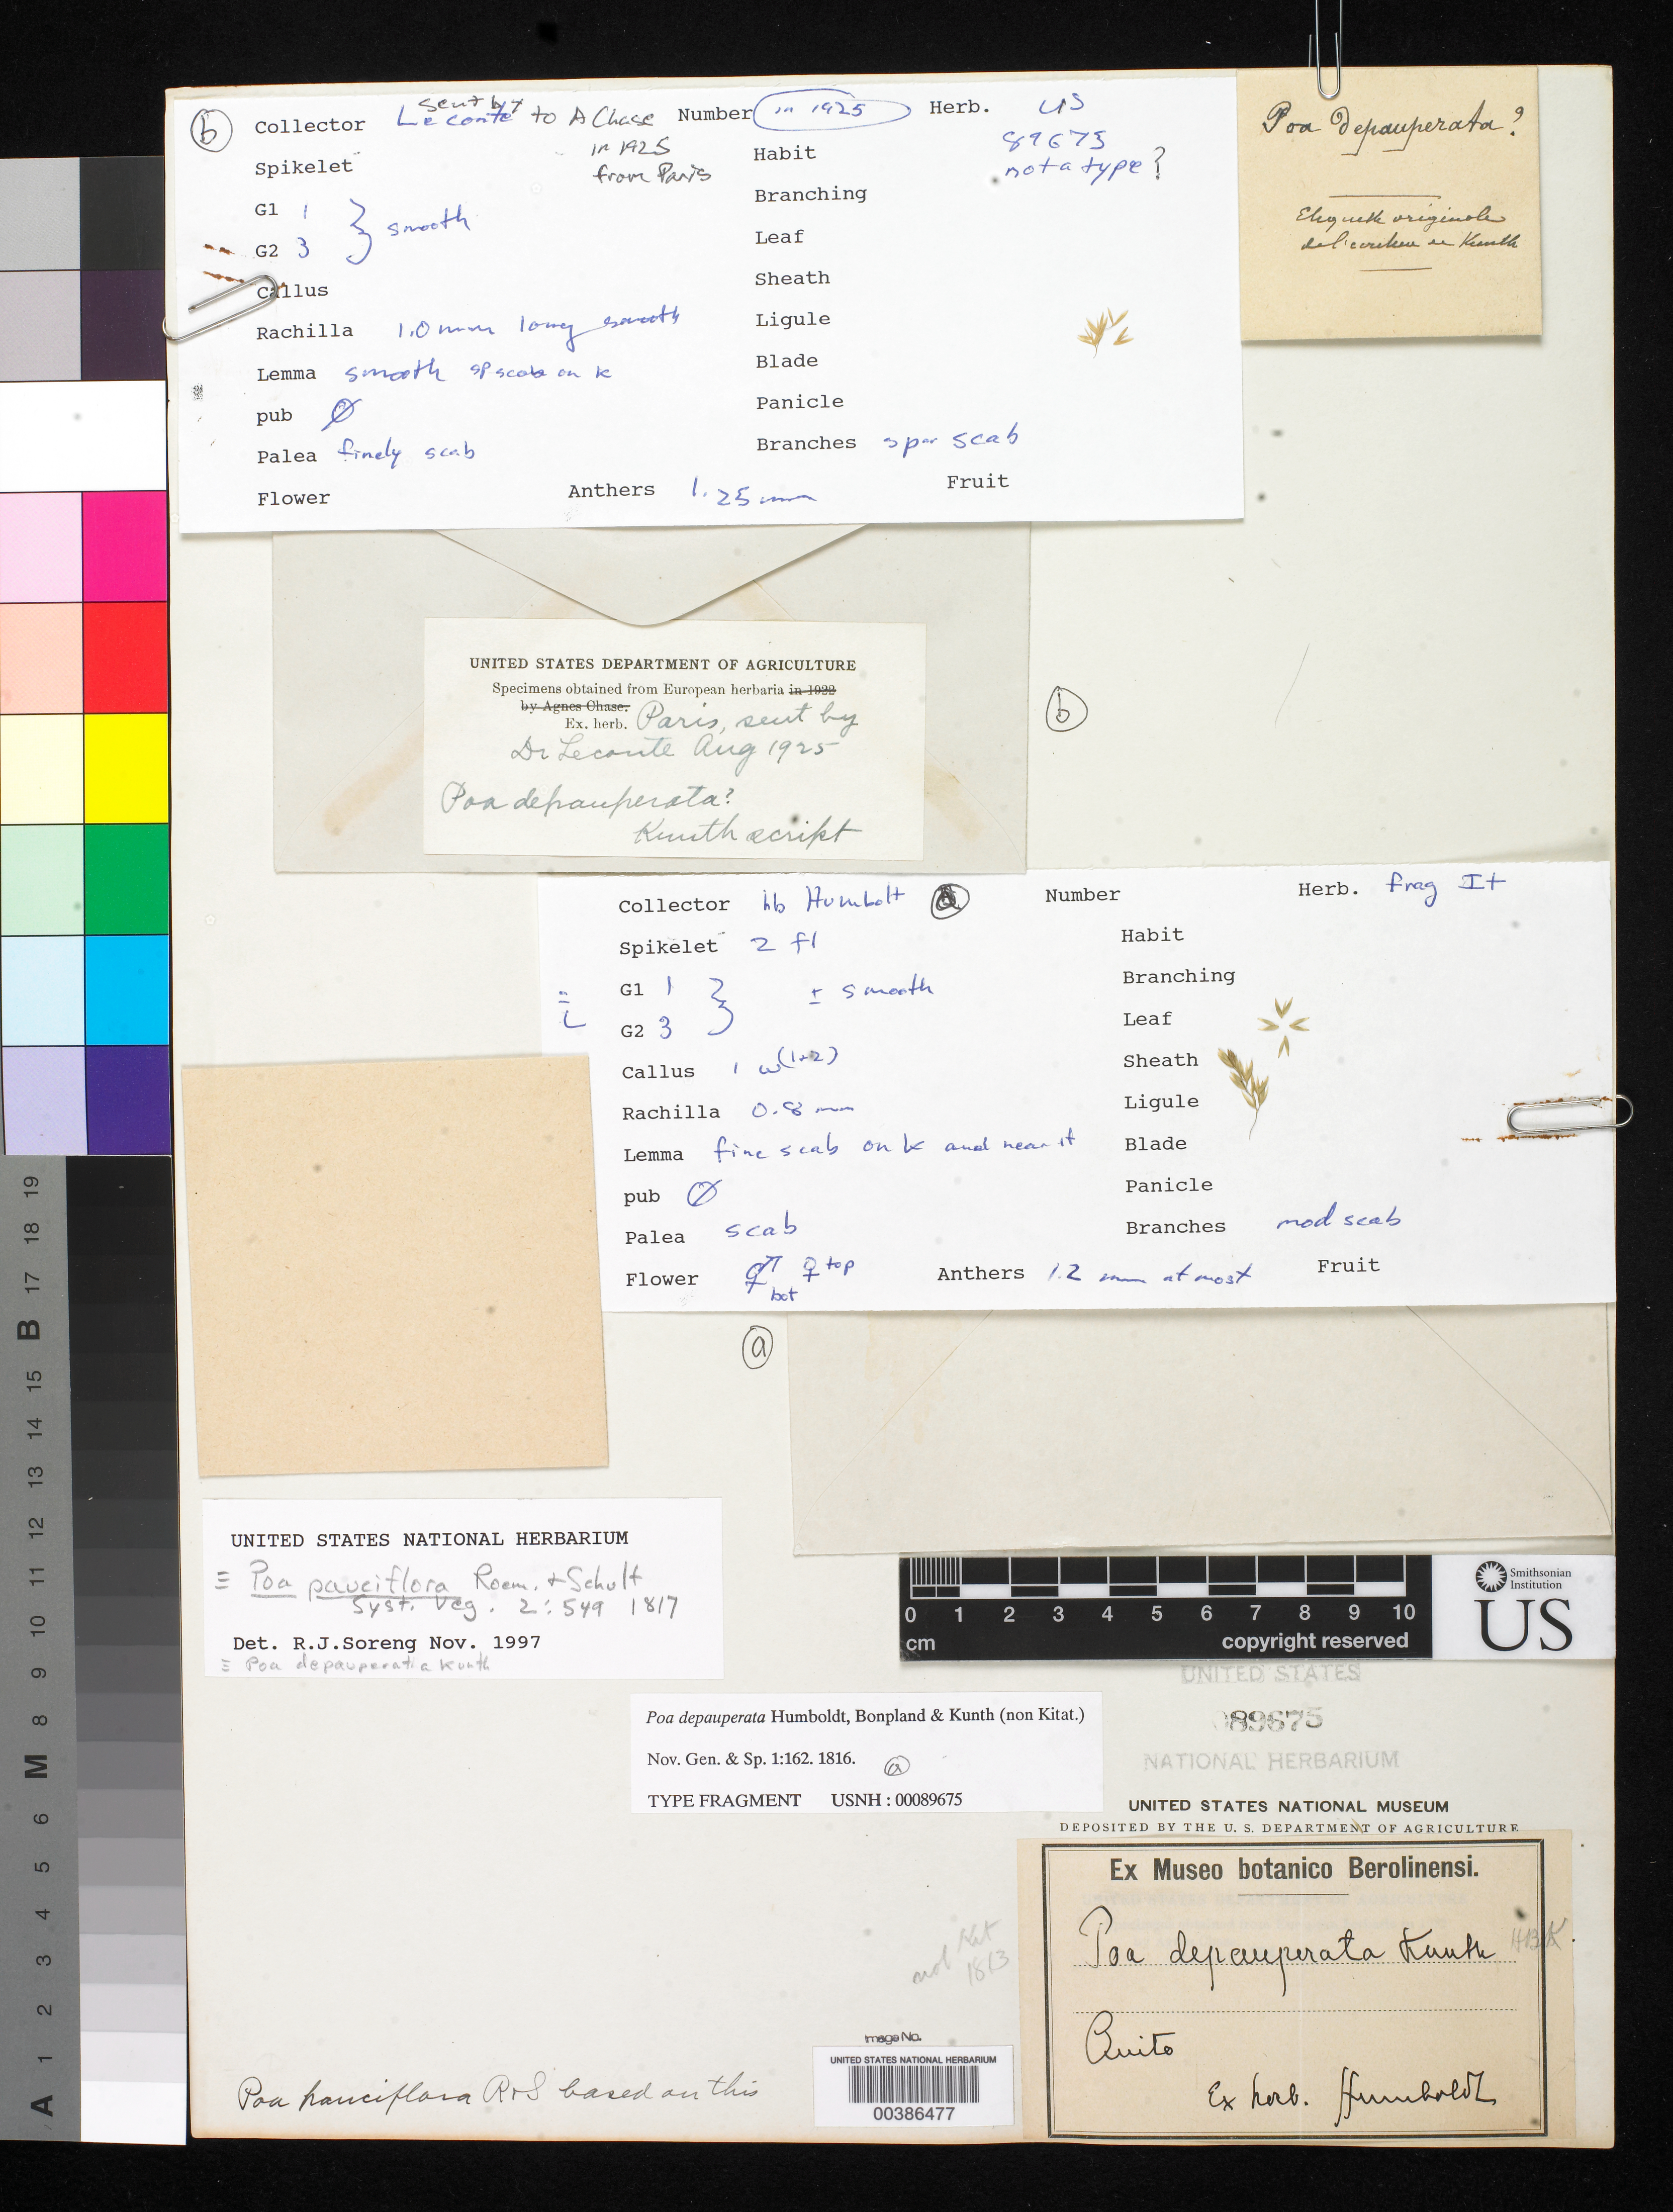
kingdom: Plantae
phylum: Tracheophyta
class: Liliopsida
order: Poales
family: Poaceae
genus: Poa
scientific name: Poa depauperata Kunth, nom. illeg.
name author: Kunth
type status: Type Collection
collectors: F. W. Humboldt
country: Ecuador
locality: Quito.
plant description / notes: Fragmentary material of type specimen(s) ex herb. Humboldt (Berlin), ex herb. Paris. 2 elements mounted on sheet; additional (possible) type of this name is mounted with type material of Avena deyeuxioides (USNH 102949, barcode 00156959)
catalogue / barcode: US 89675